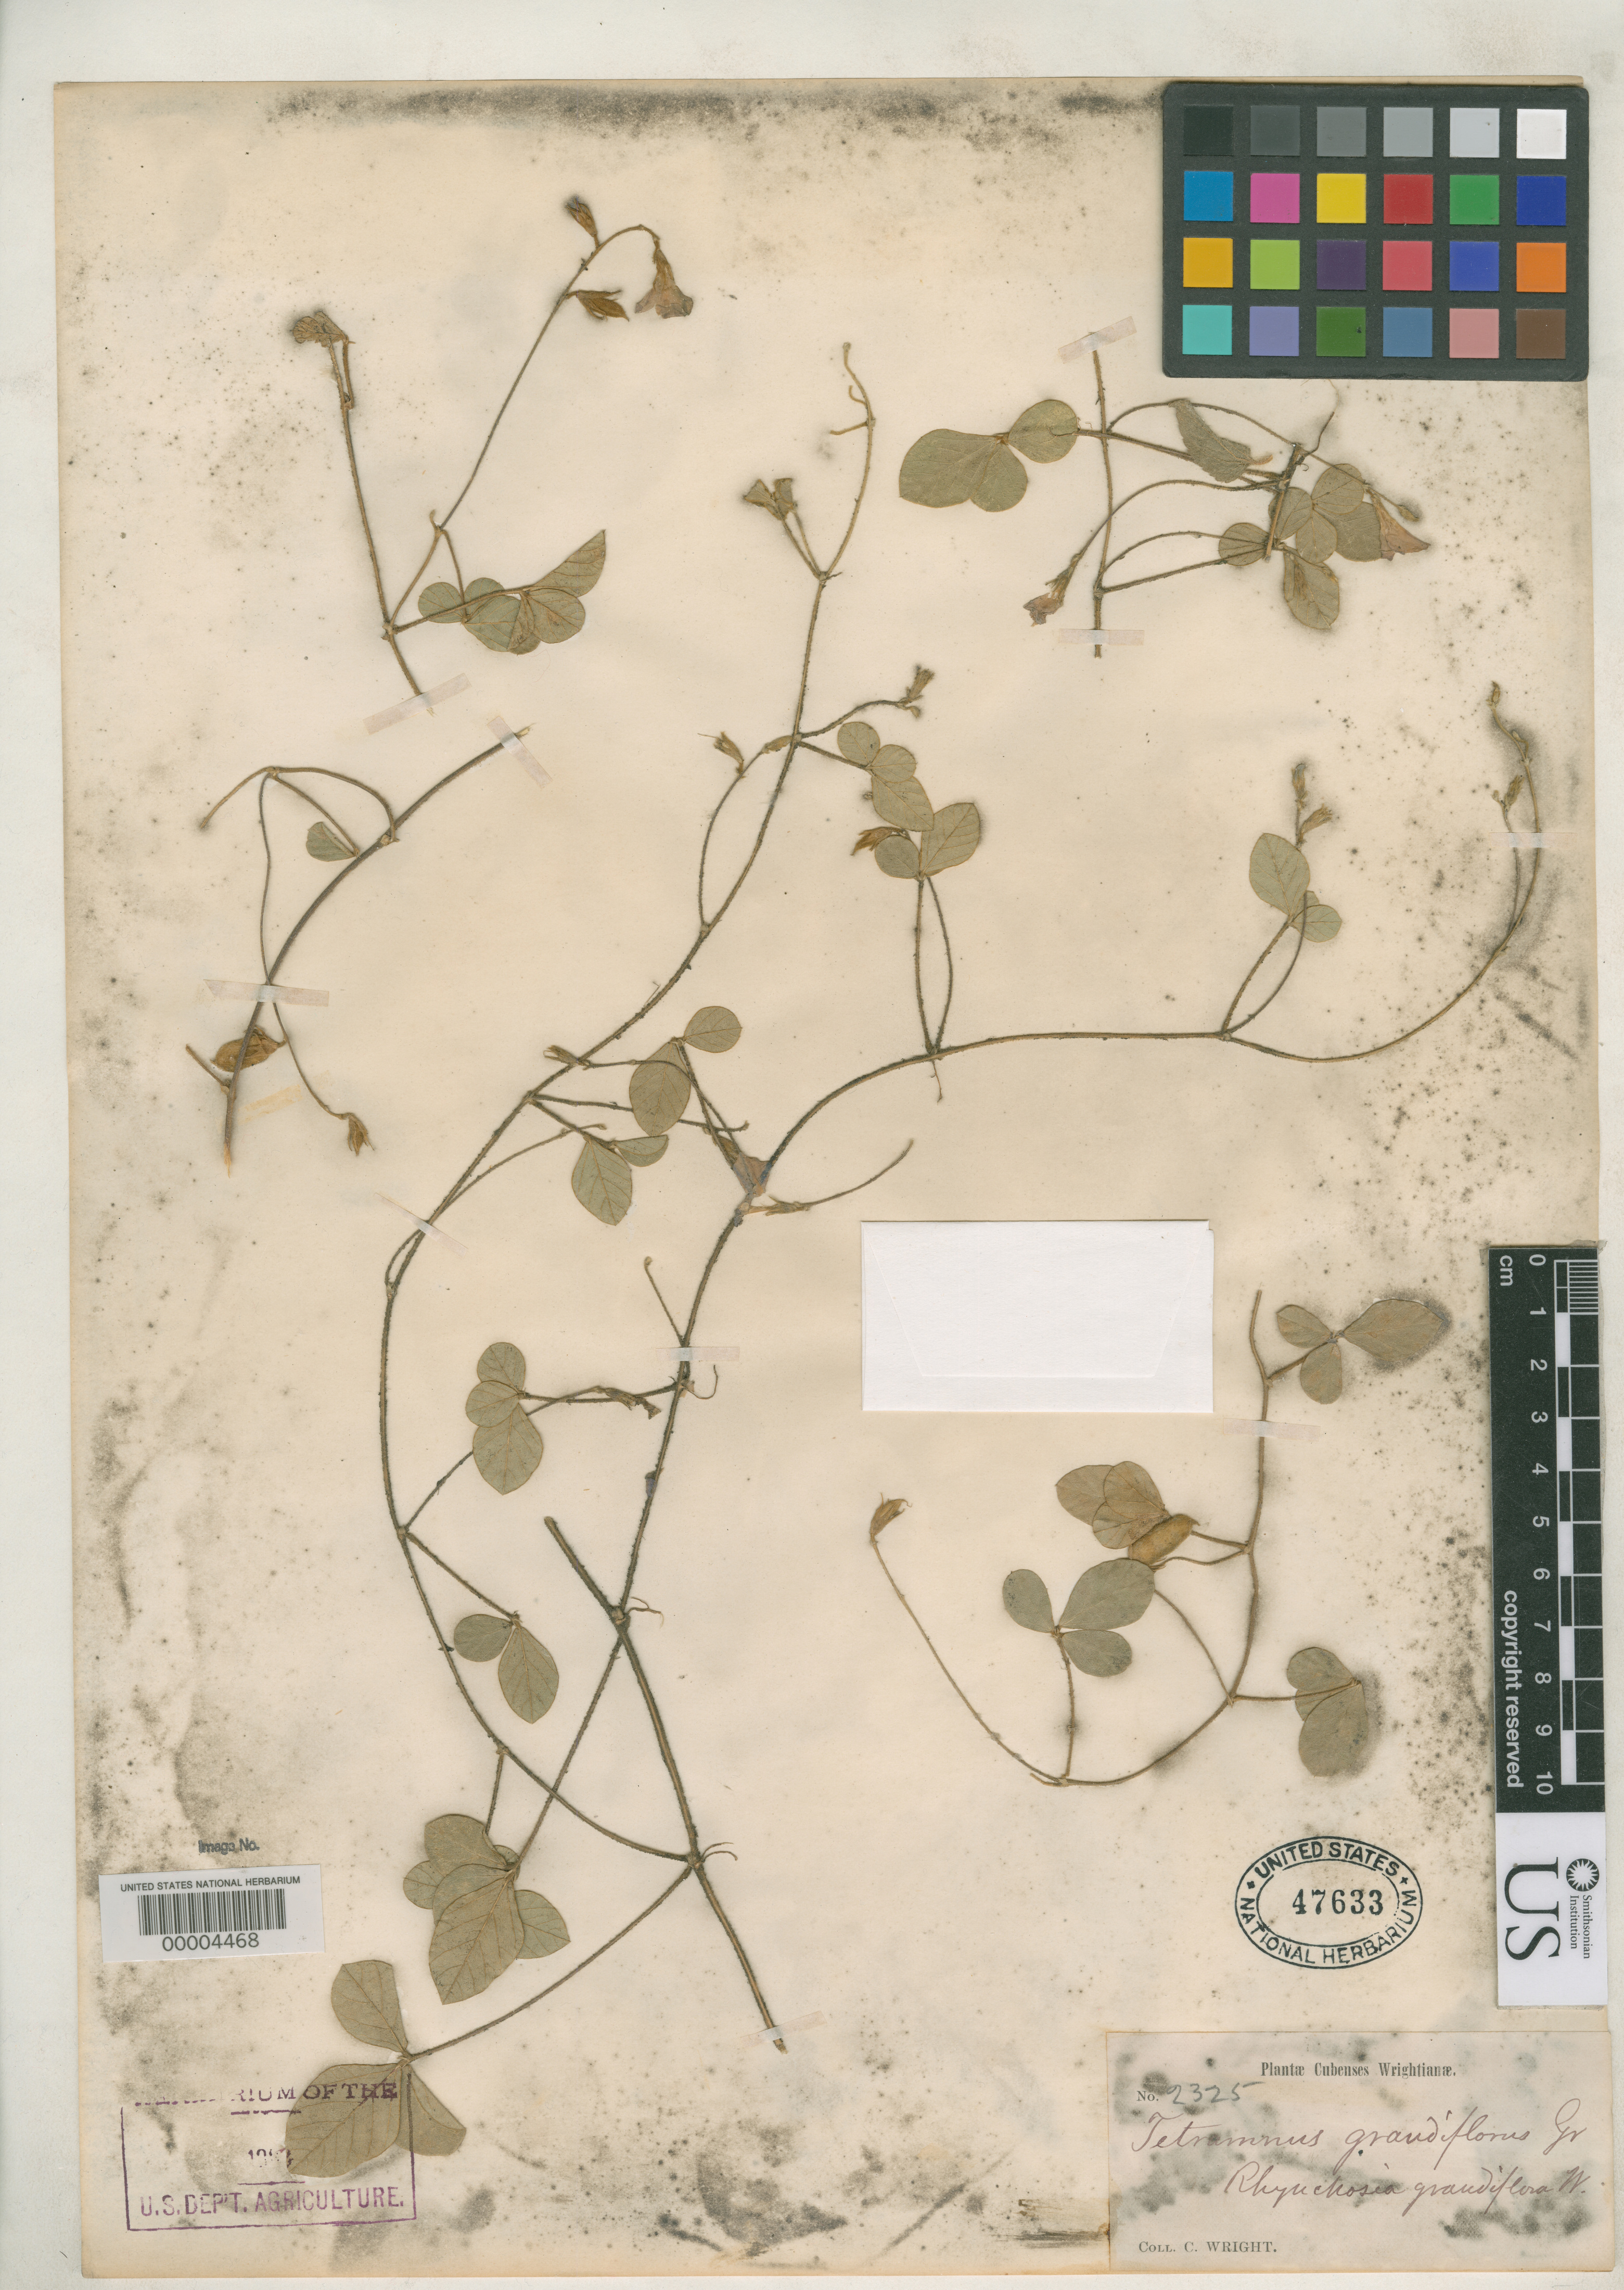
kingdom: Plantae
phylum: Tracheophyta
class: Magnoliopsida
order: Fabales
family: Fabaceae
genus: Teramnus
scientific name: Teramnus grandiflorus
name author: Griseb.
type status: Isotype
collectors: C. Wright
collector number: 2325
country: Cuba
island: Greater Antilles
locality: Between Periandram and Teramnum.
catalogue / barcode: US 47633